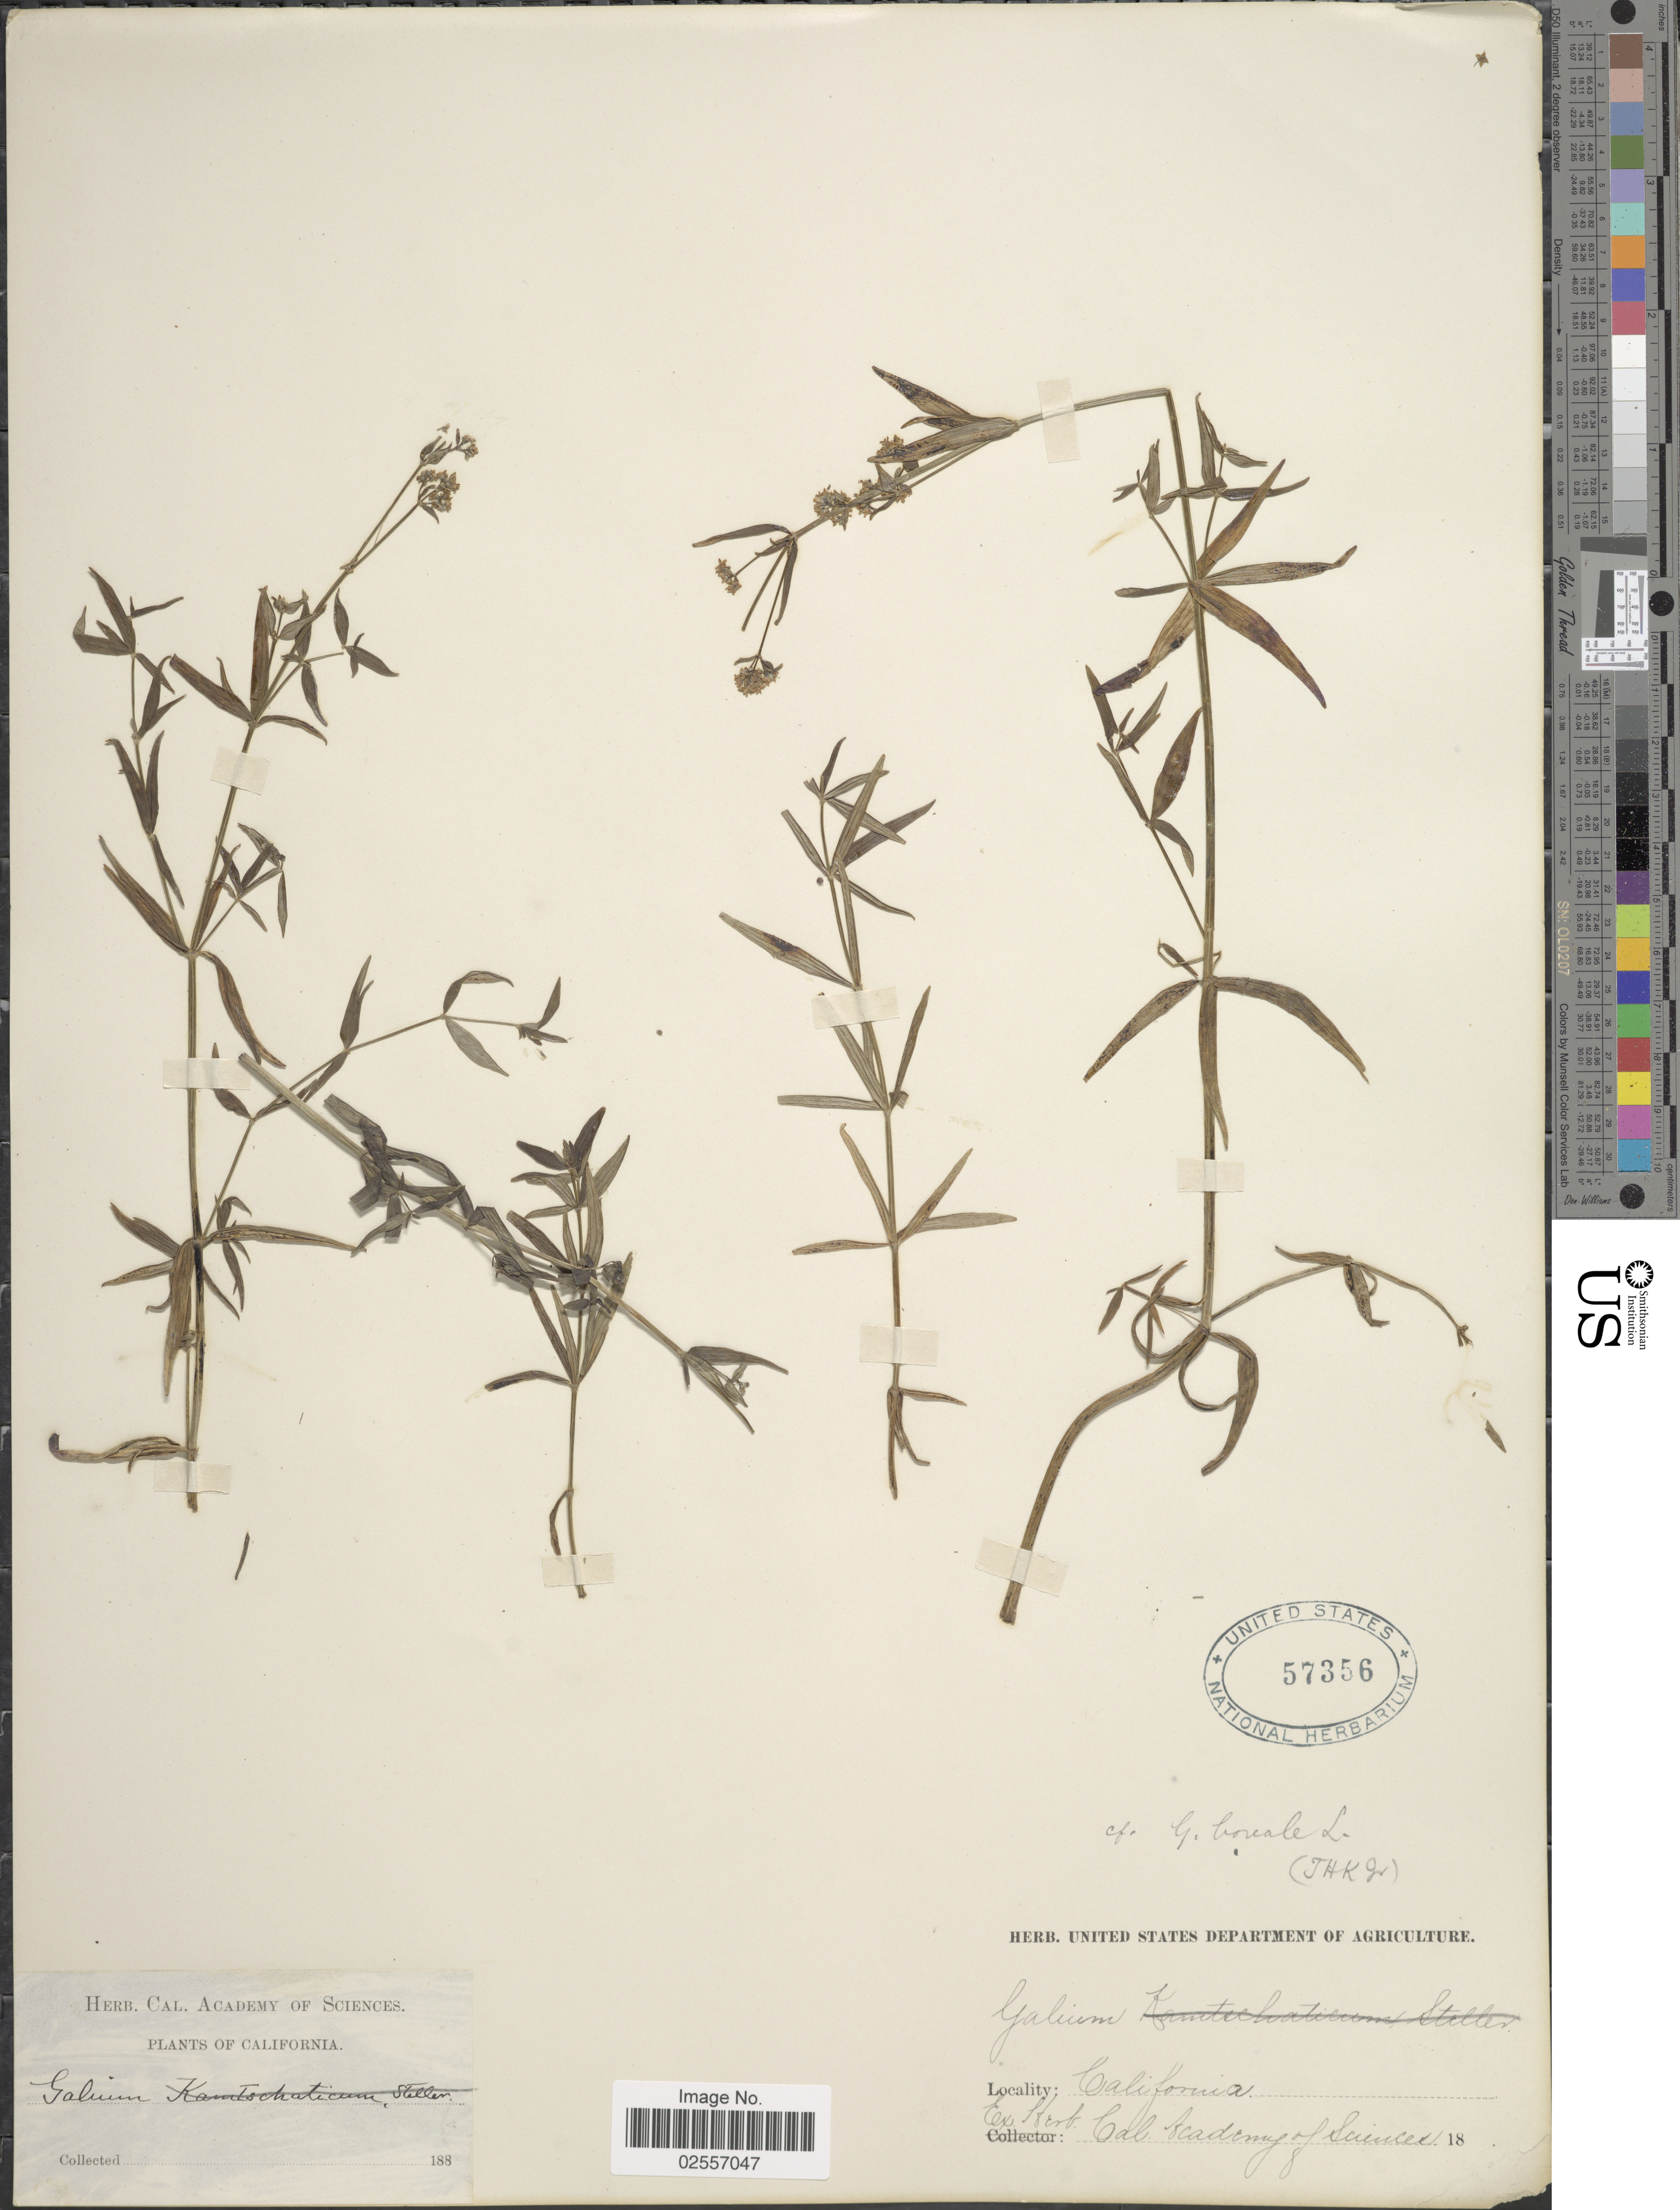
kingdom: Plantae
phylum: Tracheophyta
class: Magnoliopsida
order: Gentianales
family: Rubiaceae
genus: Galium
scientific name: Galium boreale L.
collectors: ex herb. Cal. Academy of Sciences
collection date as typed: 188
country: United States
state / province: California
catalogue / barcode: US 57356